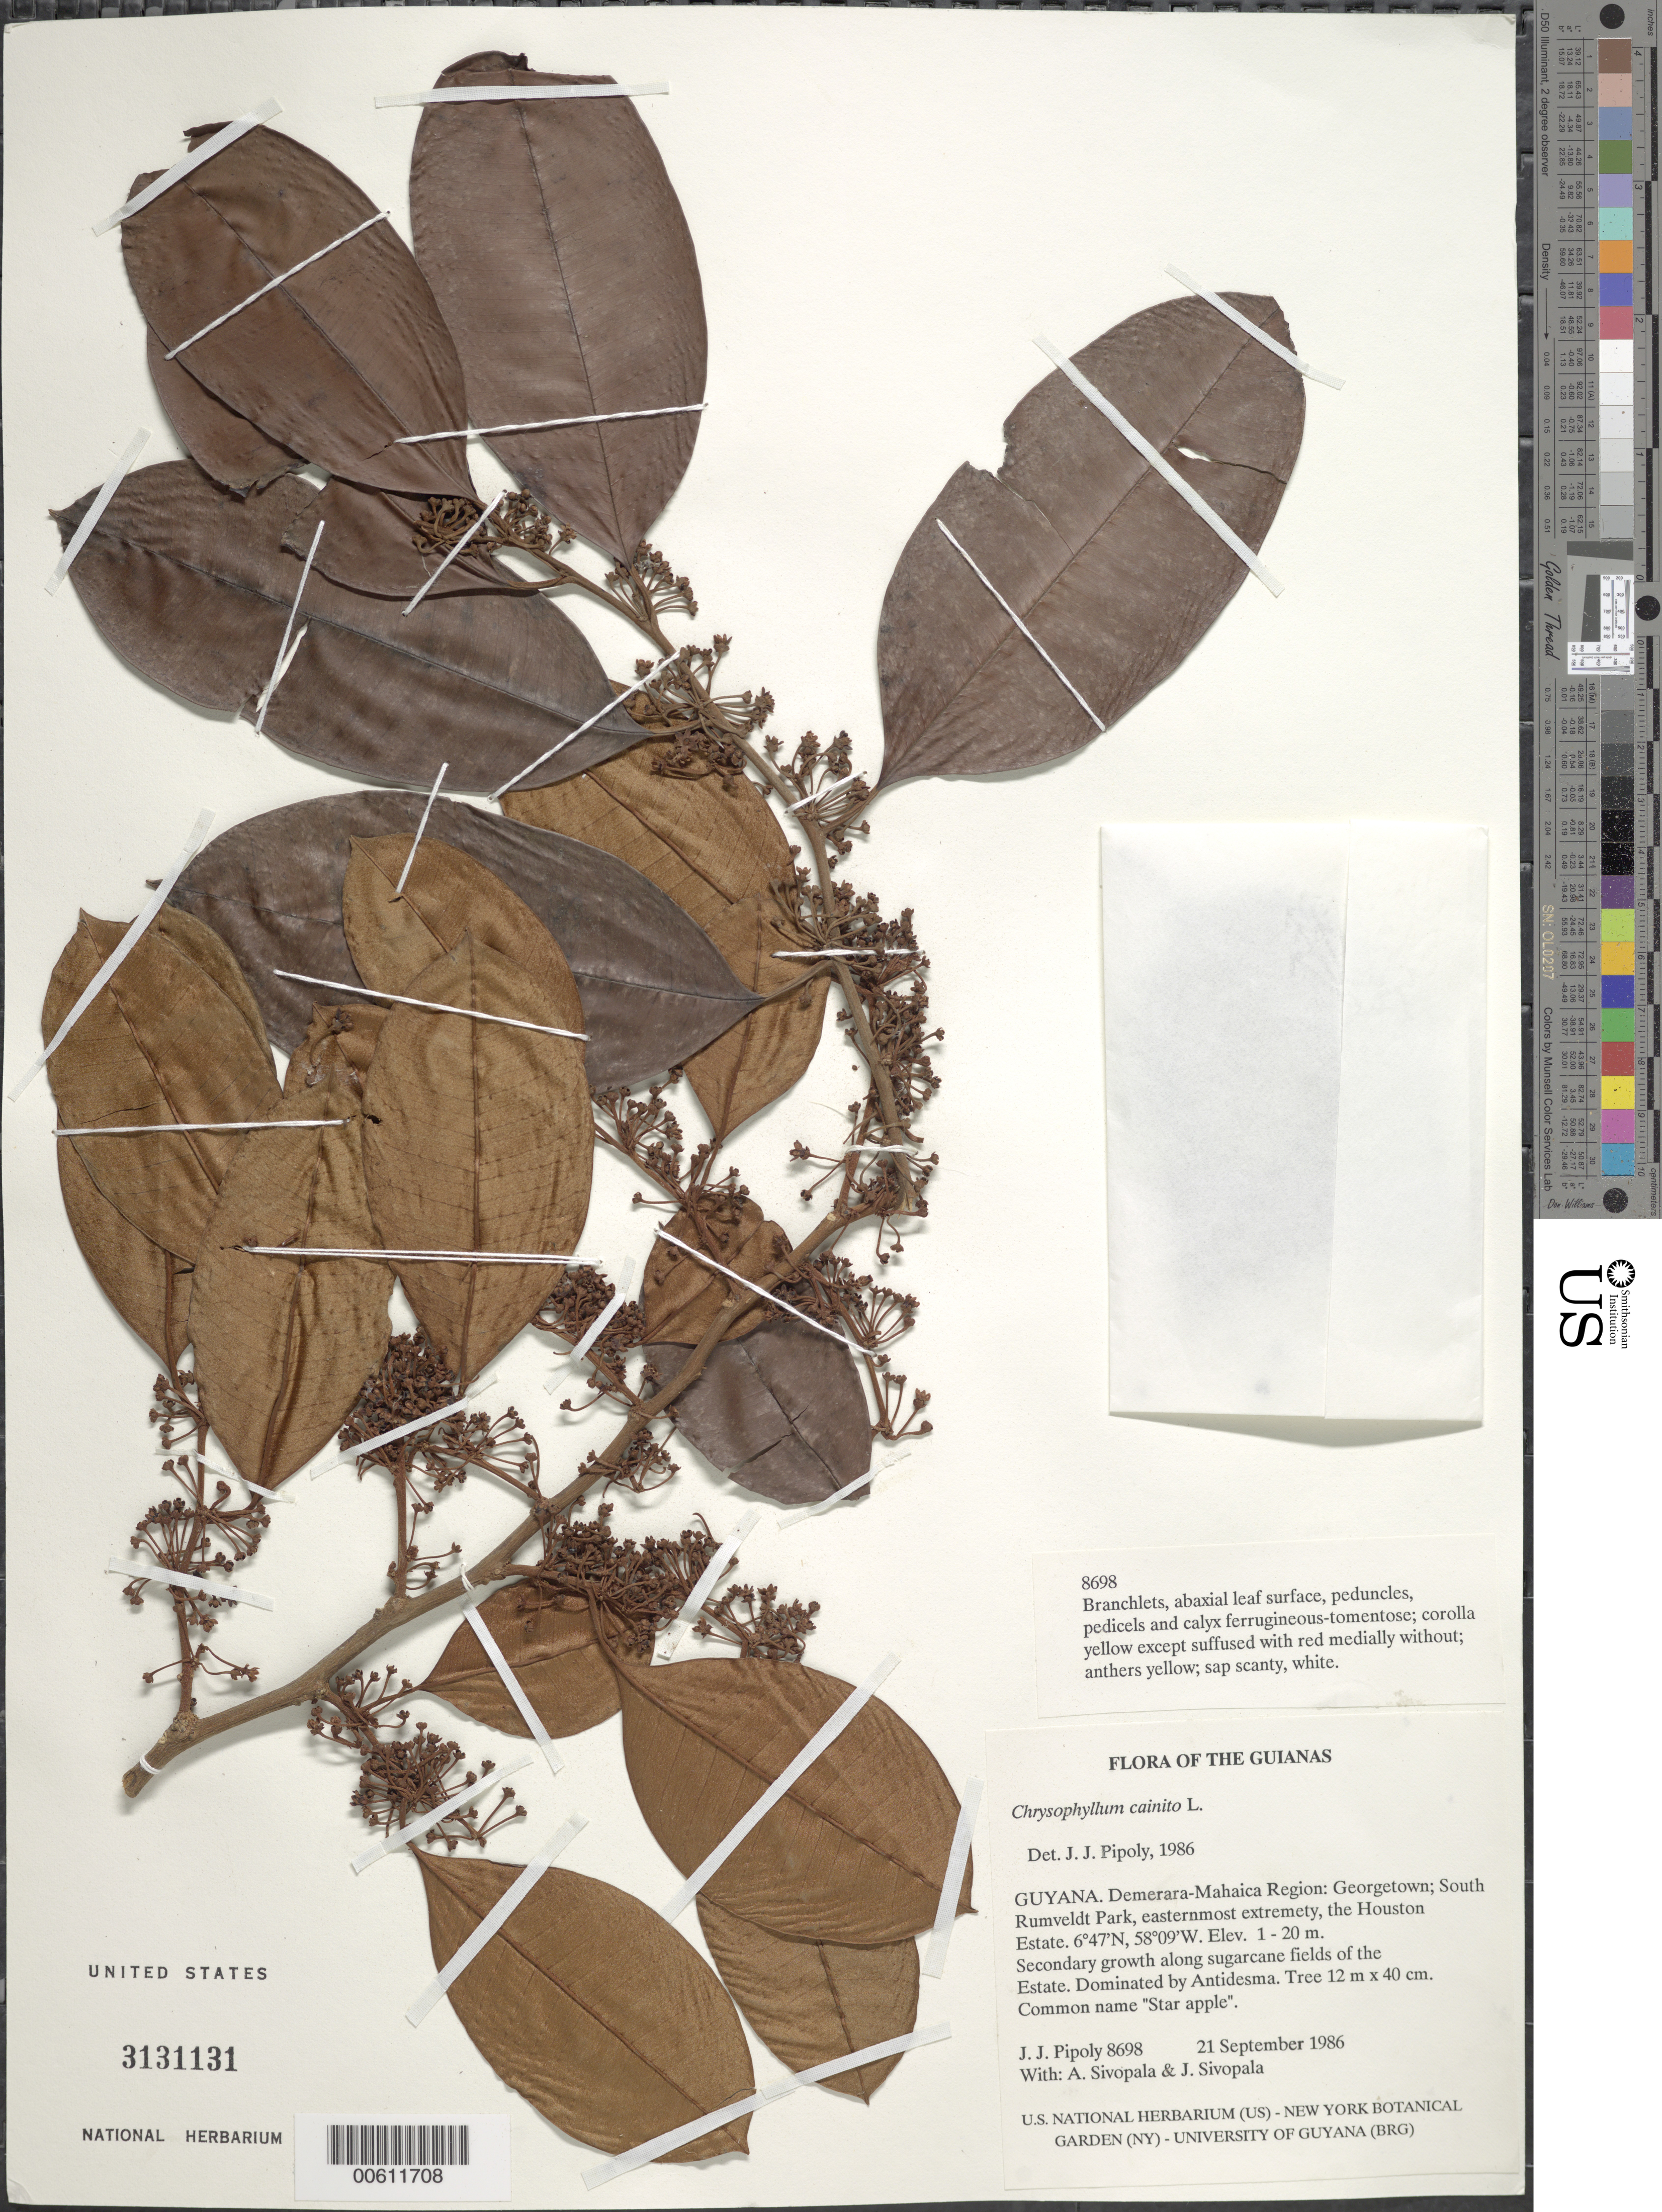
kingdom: Plantae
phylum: Tracheophyta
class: Magnoliopsida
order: Ericales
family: Sapotaceae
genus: Chrysophyllum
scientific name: Chrysophyllum cainito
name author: L.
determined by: Pipoly, J. J., III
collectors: J. J. Pipoly, A. Sivopala & J. Sivopala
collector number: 8698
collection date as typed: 21 September 1986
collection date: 1986-09-21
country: Guyana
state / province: Demerara-Mahaica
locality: Georgetown; South Rumveldt Park, easternmost extremety, the Houston Estate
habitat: Secondary growth along sugarcane fields of the Estate. Dominated by Antidesma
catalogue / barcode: US 3131131